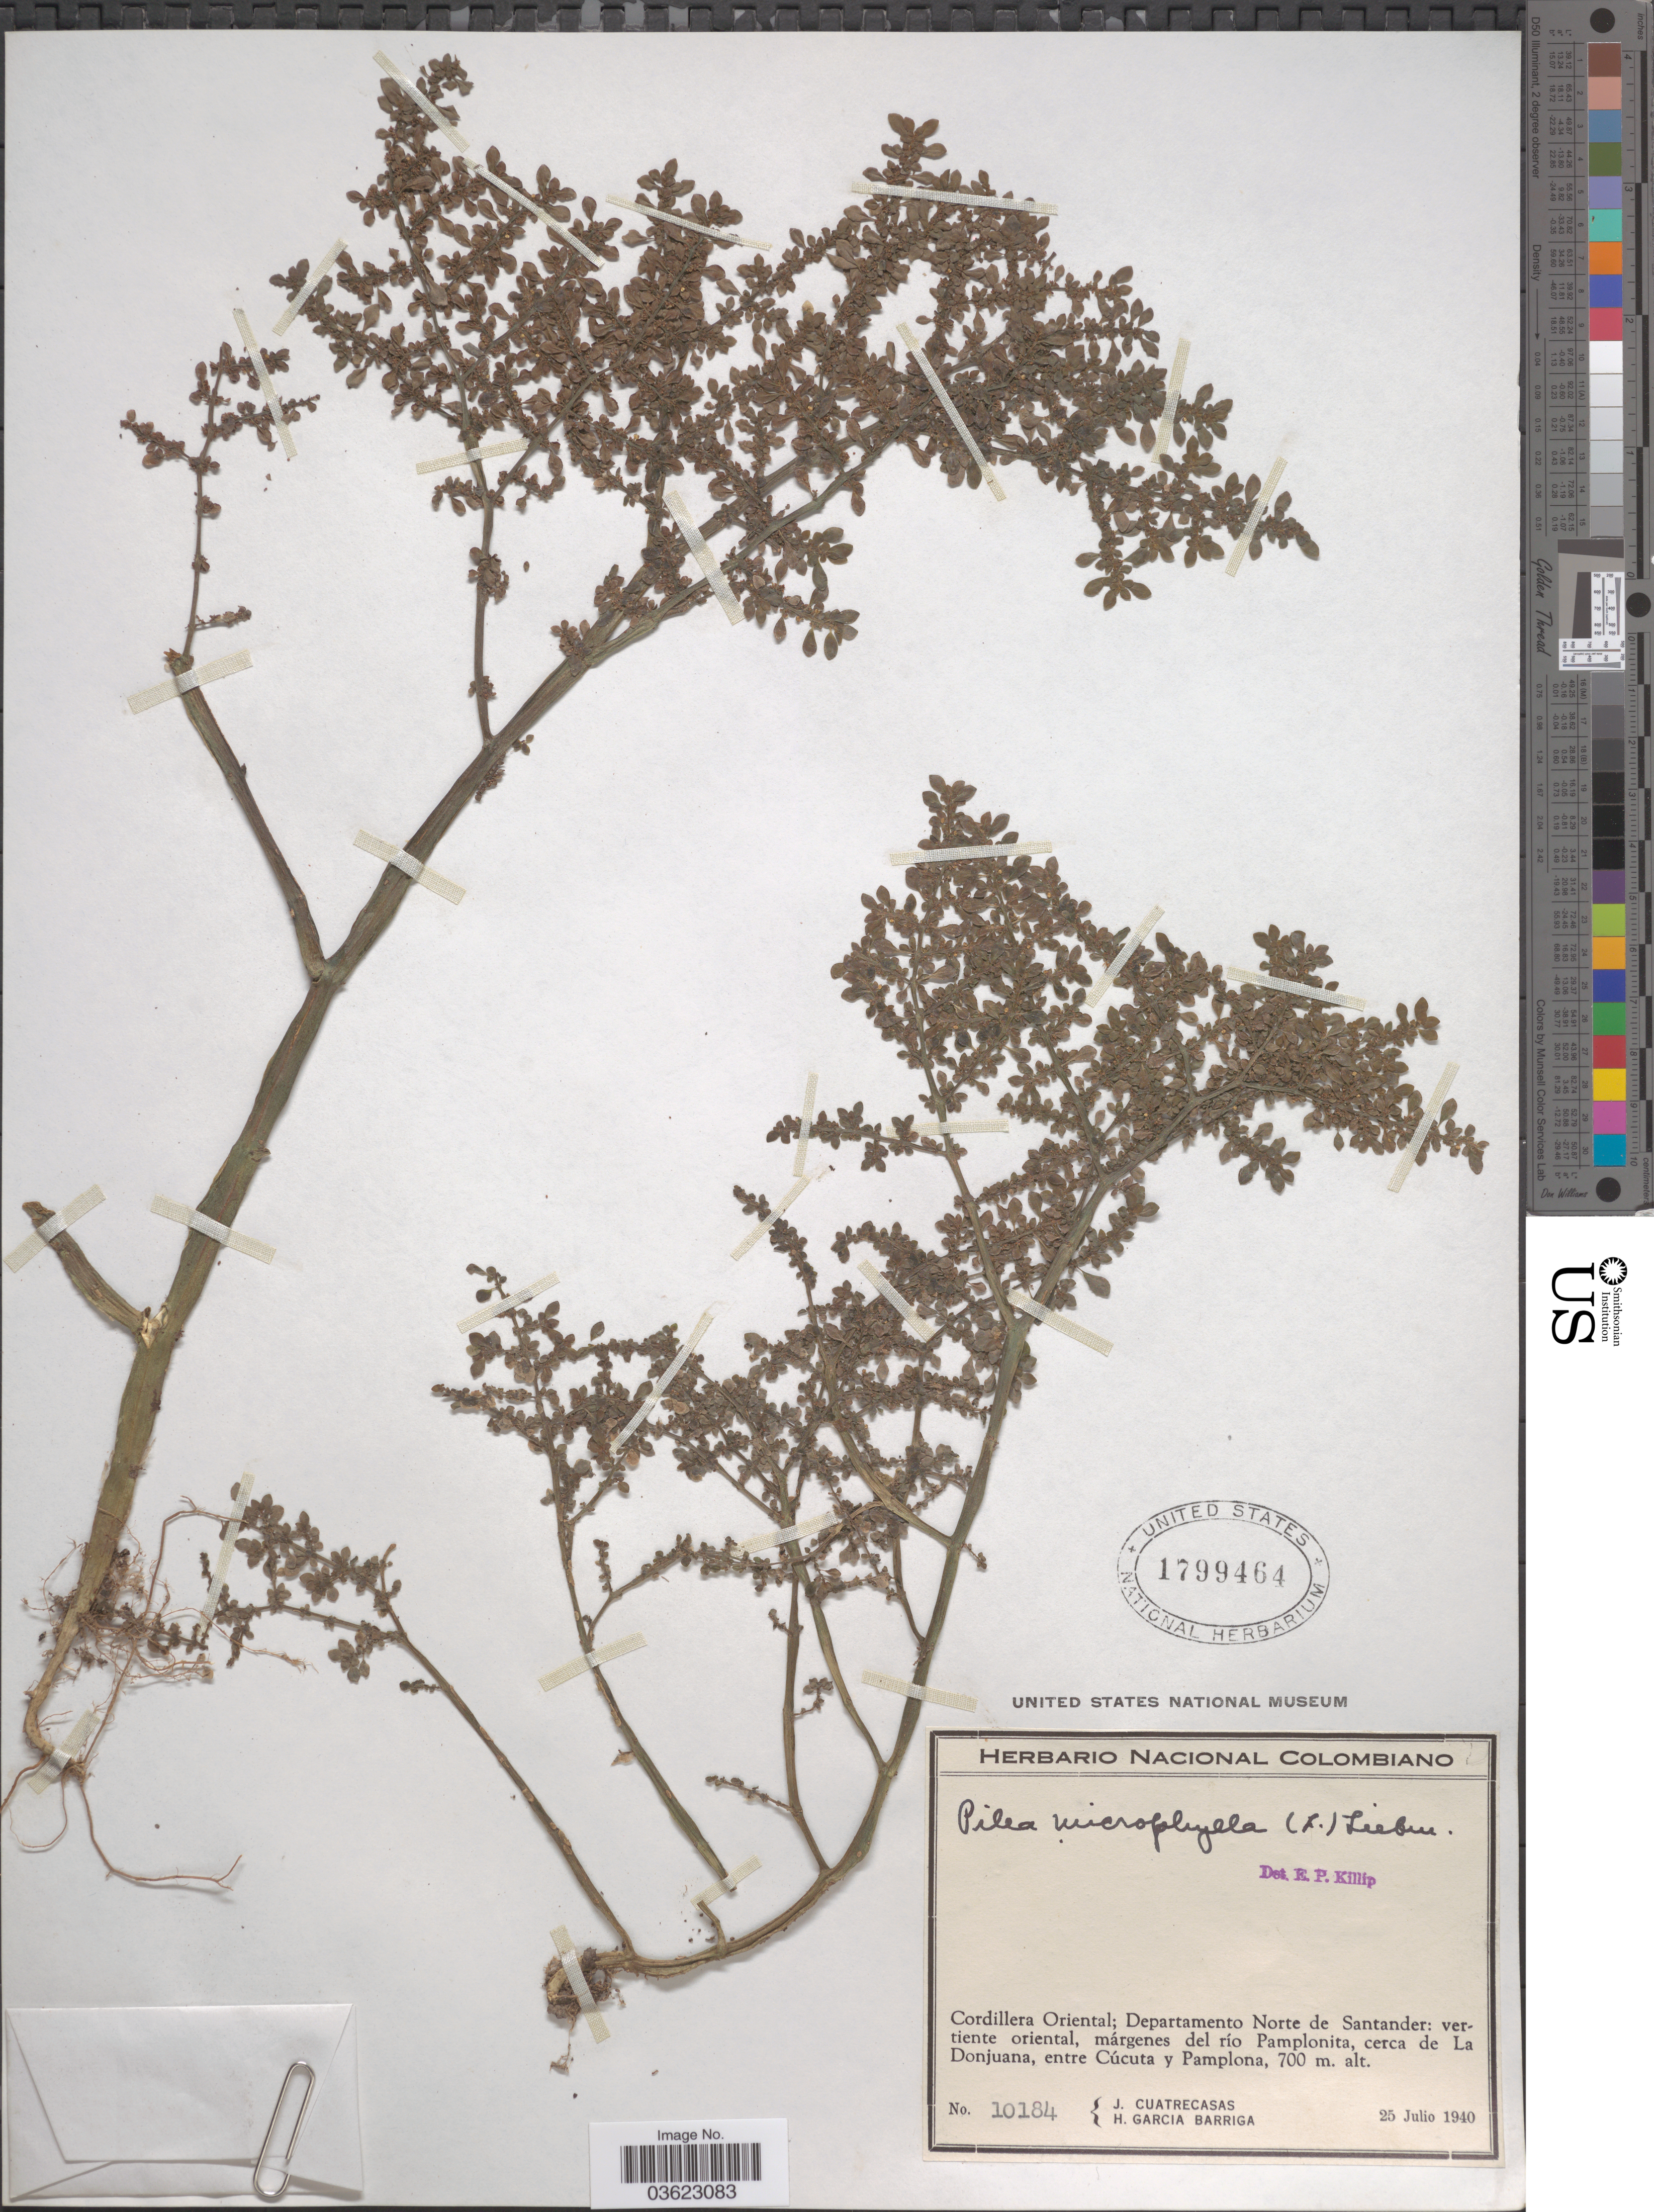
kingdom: Plantae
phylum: Tracheophyta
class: Magnoliopsida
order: Rosales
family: Urticaceae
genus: Pilea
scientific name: Pilea microphylla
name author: (L.) Liebm.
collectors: J. Cuatrecasas & H. García Barriga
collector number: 10184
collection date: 1940-07-25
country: Colombia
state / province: Norte de Santander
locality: Cordillera Oriental; Departamento Norte de Santander: vertiente oriental, márgenes del río Pamplonita, cerca de La Donjuana, entre Cúcuta y Pamplona.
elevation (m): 700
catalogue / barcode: US 1799464